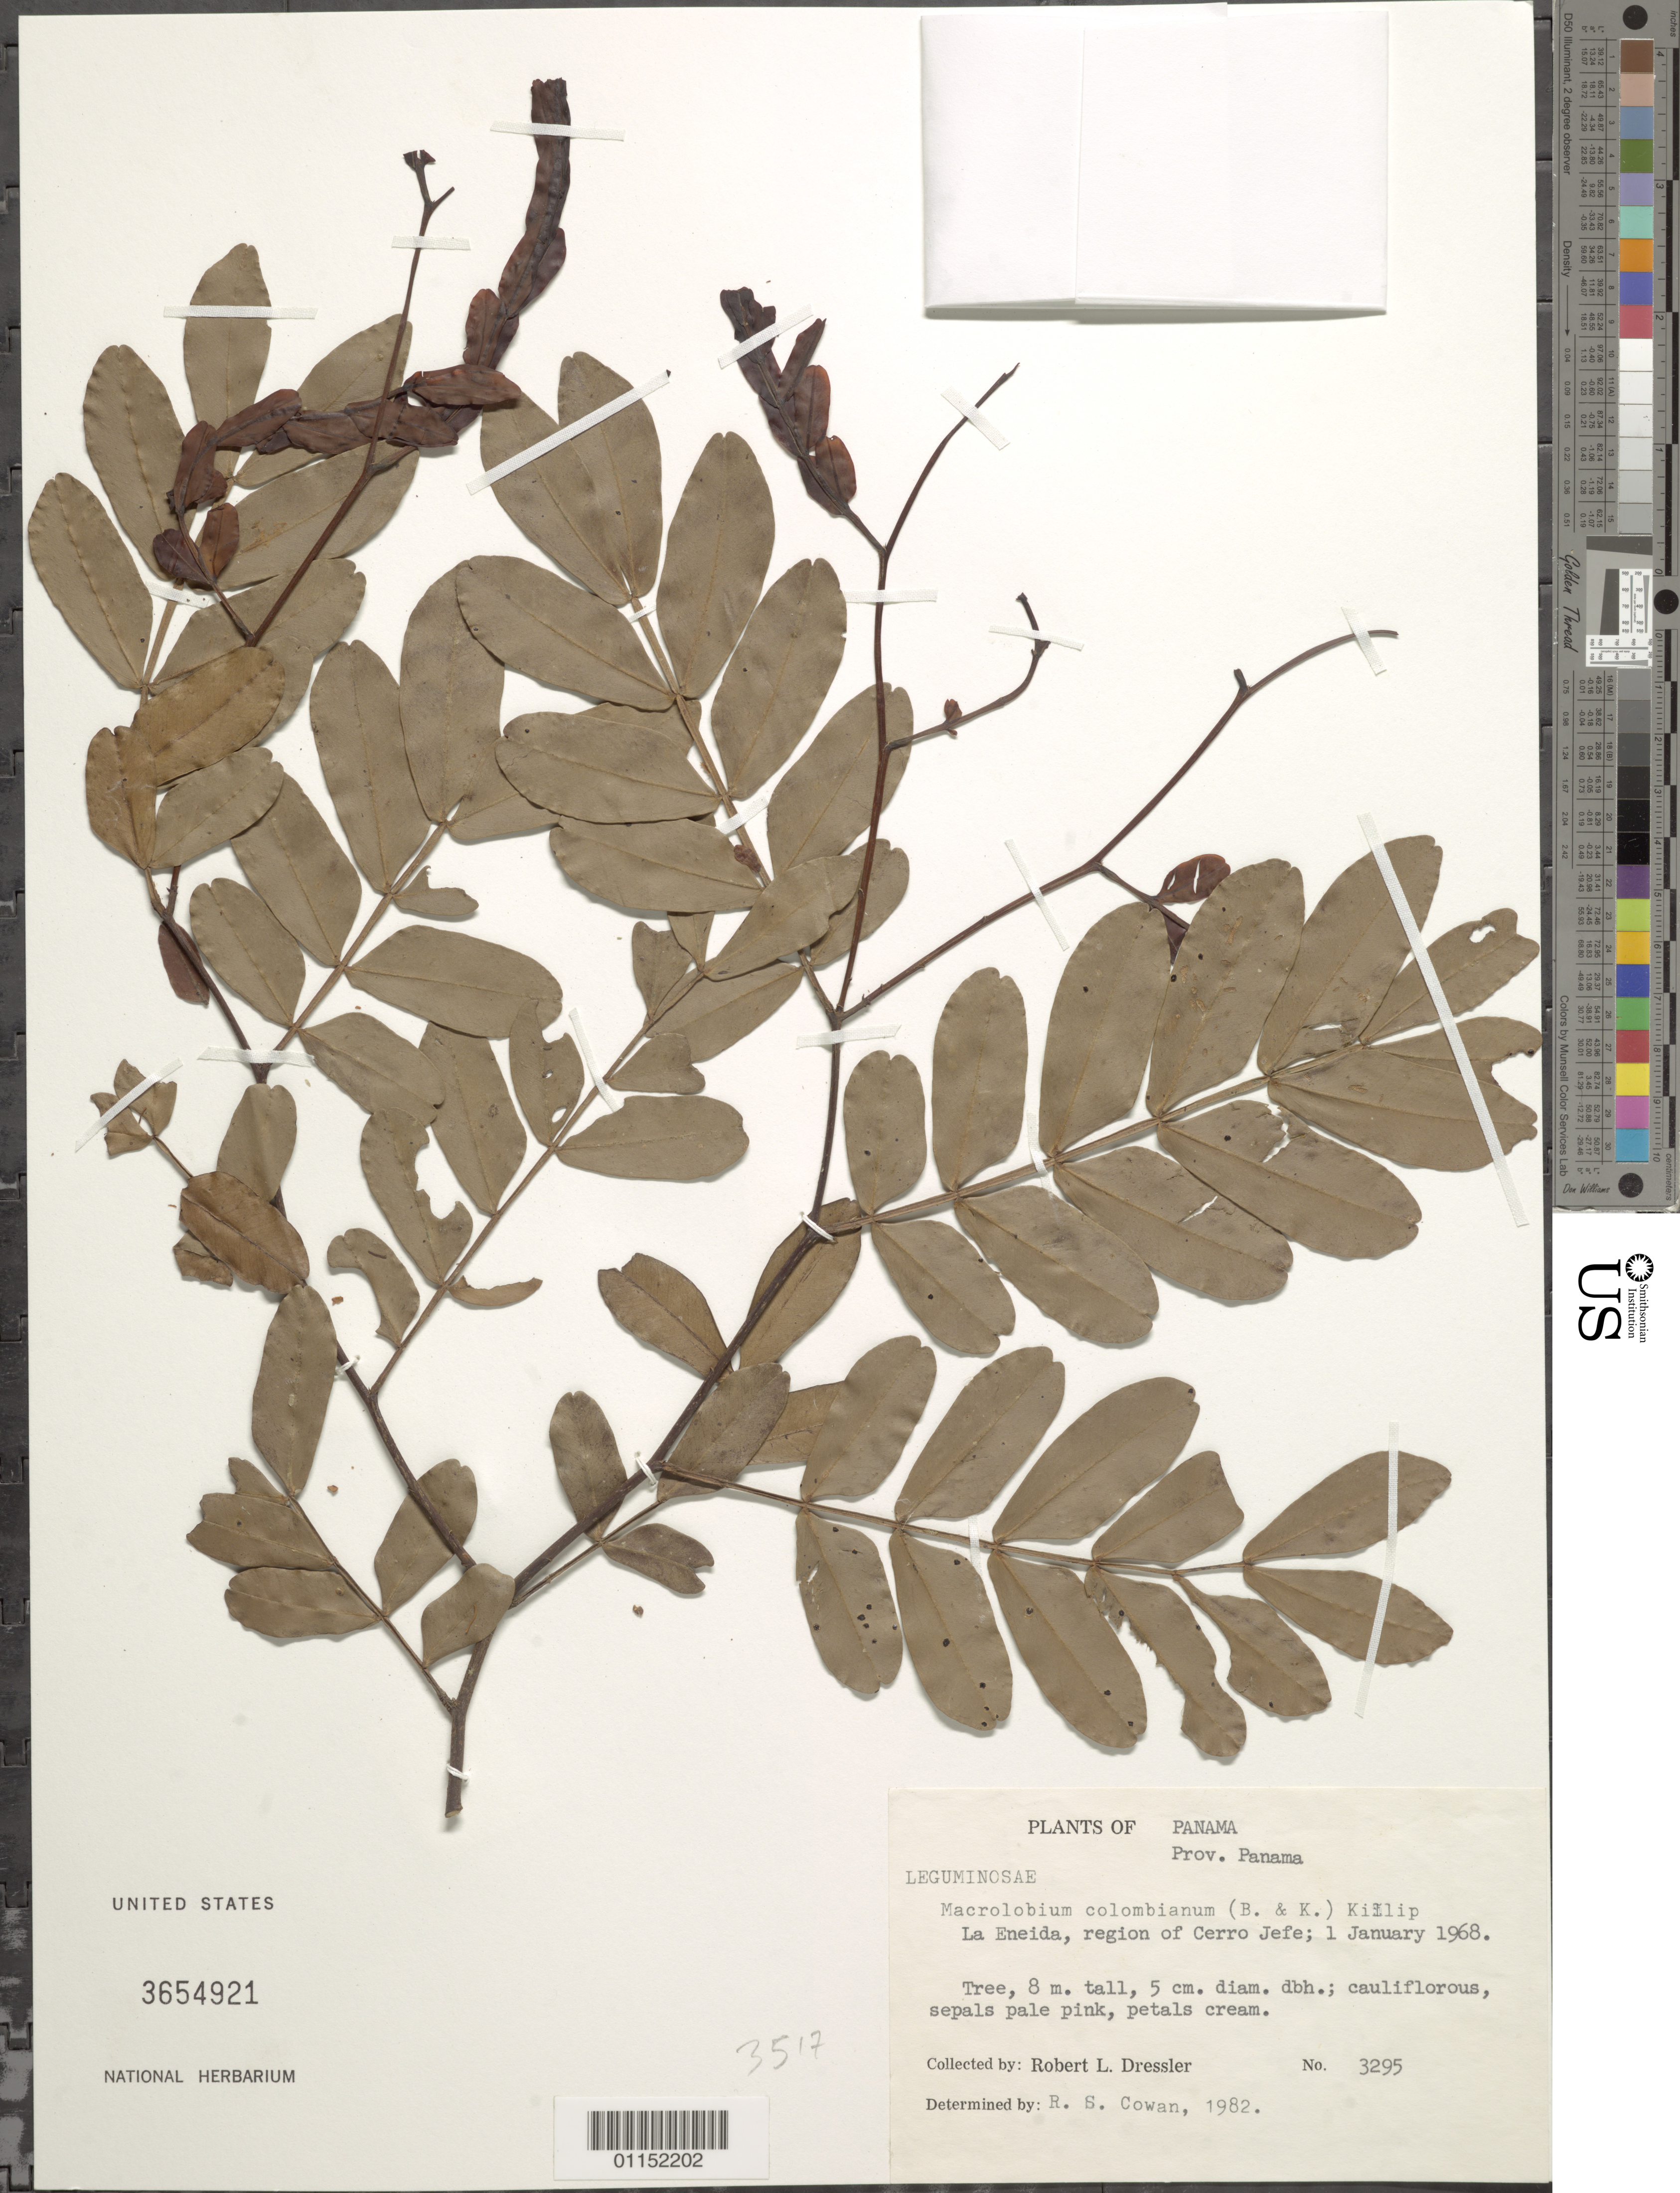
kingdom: Plantae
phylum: Tracheophyta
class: Magnoliopsida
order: Fabales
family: Fabaceae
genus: Macrolobium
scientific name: Macrolobium colombianum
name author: (Britton & Killip) Killip ex L. Uribe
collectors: R. Dressler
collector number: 3295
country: Panama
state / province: Panamá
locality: La Eneida, region of Cerro Jefe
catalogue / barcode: US 3654921